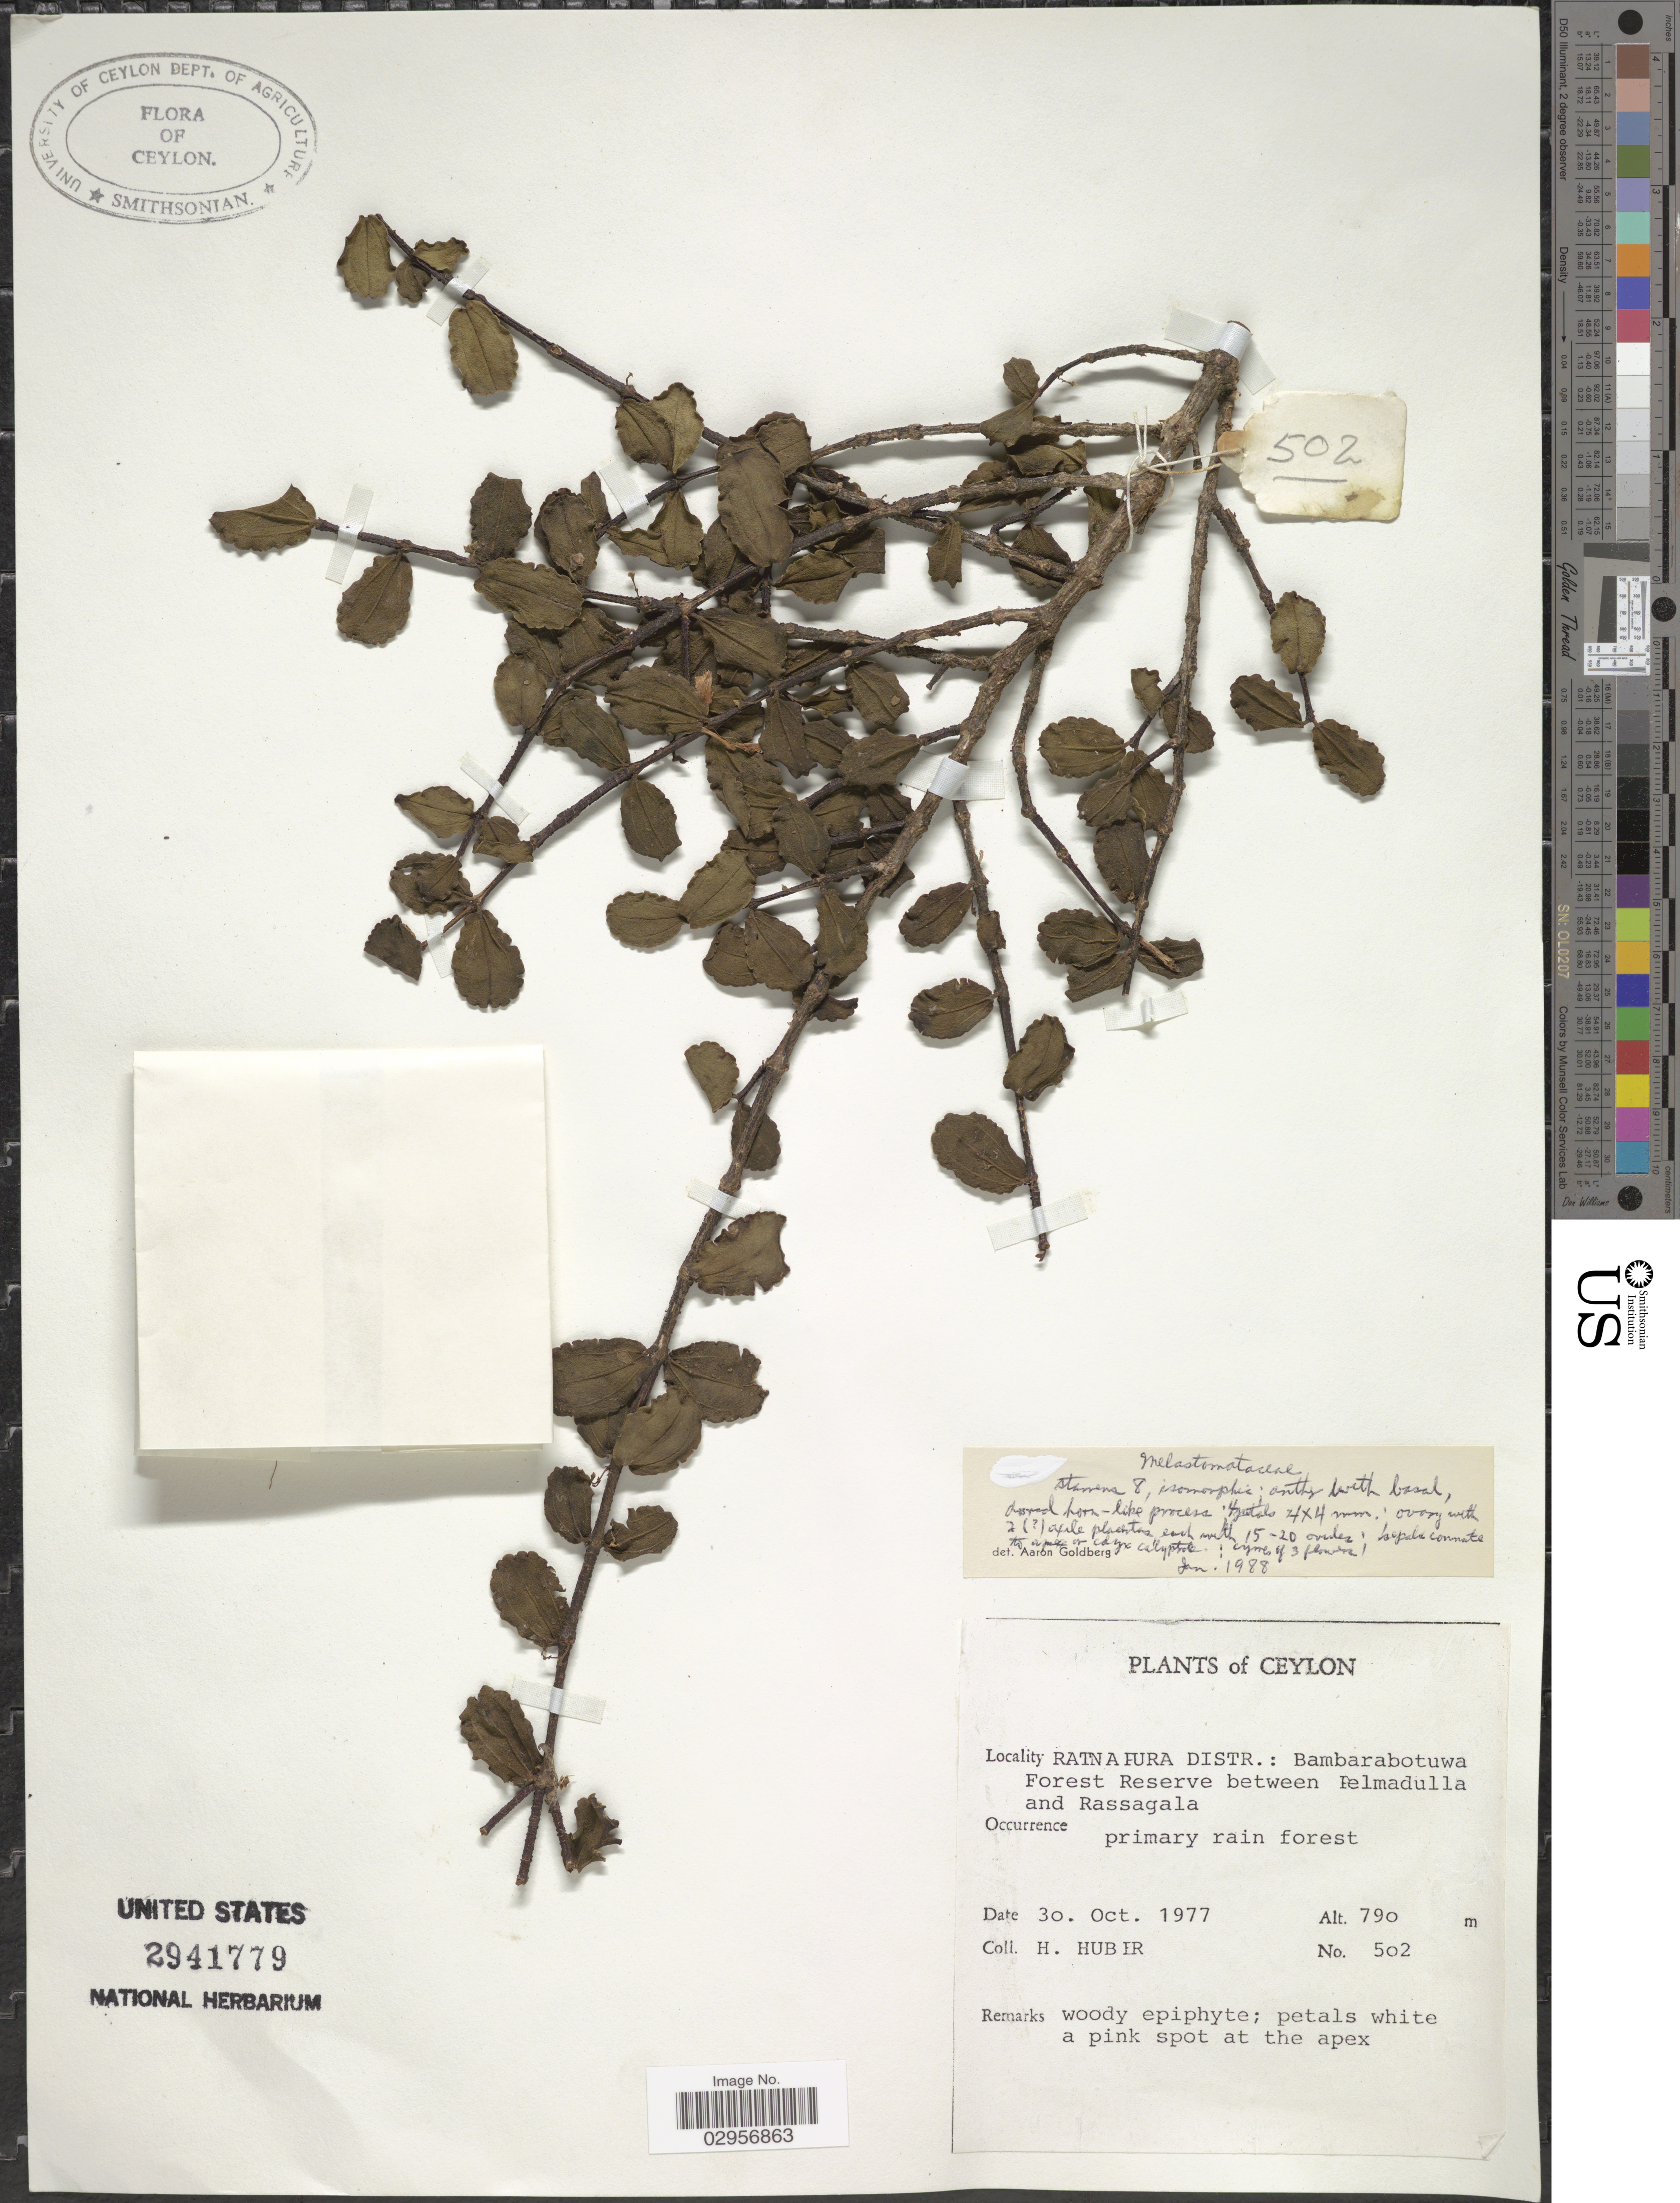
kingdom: Plantae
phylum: Tracheophyta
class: Magnoliopsida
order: Myrtales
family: Melastomataceae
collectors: H. Huber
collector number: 502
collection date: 1977-10-30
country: Sri Lanka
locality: Ceylon. Ratnapura Distr.: Bambarabotuwa Forest Reserve between Pelmadulla and Rassagala.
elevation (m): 790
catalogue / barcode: US 2941779